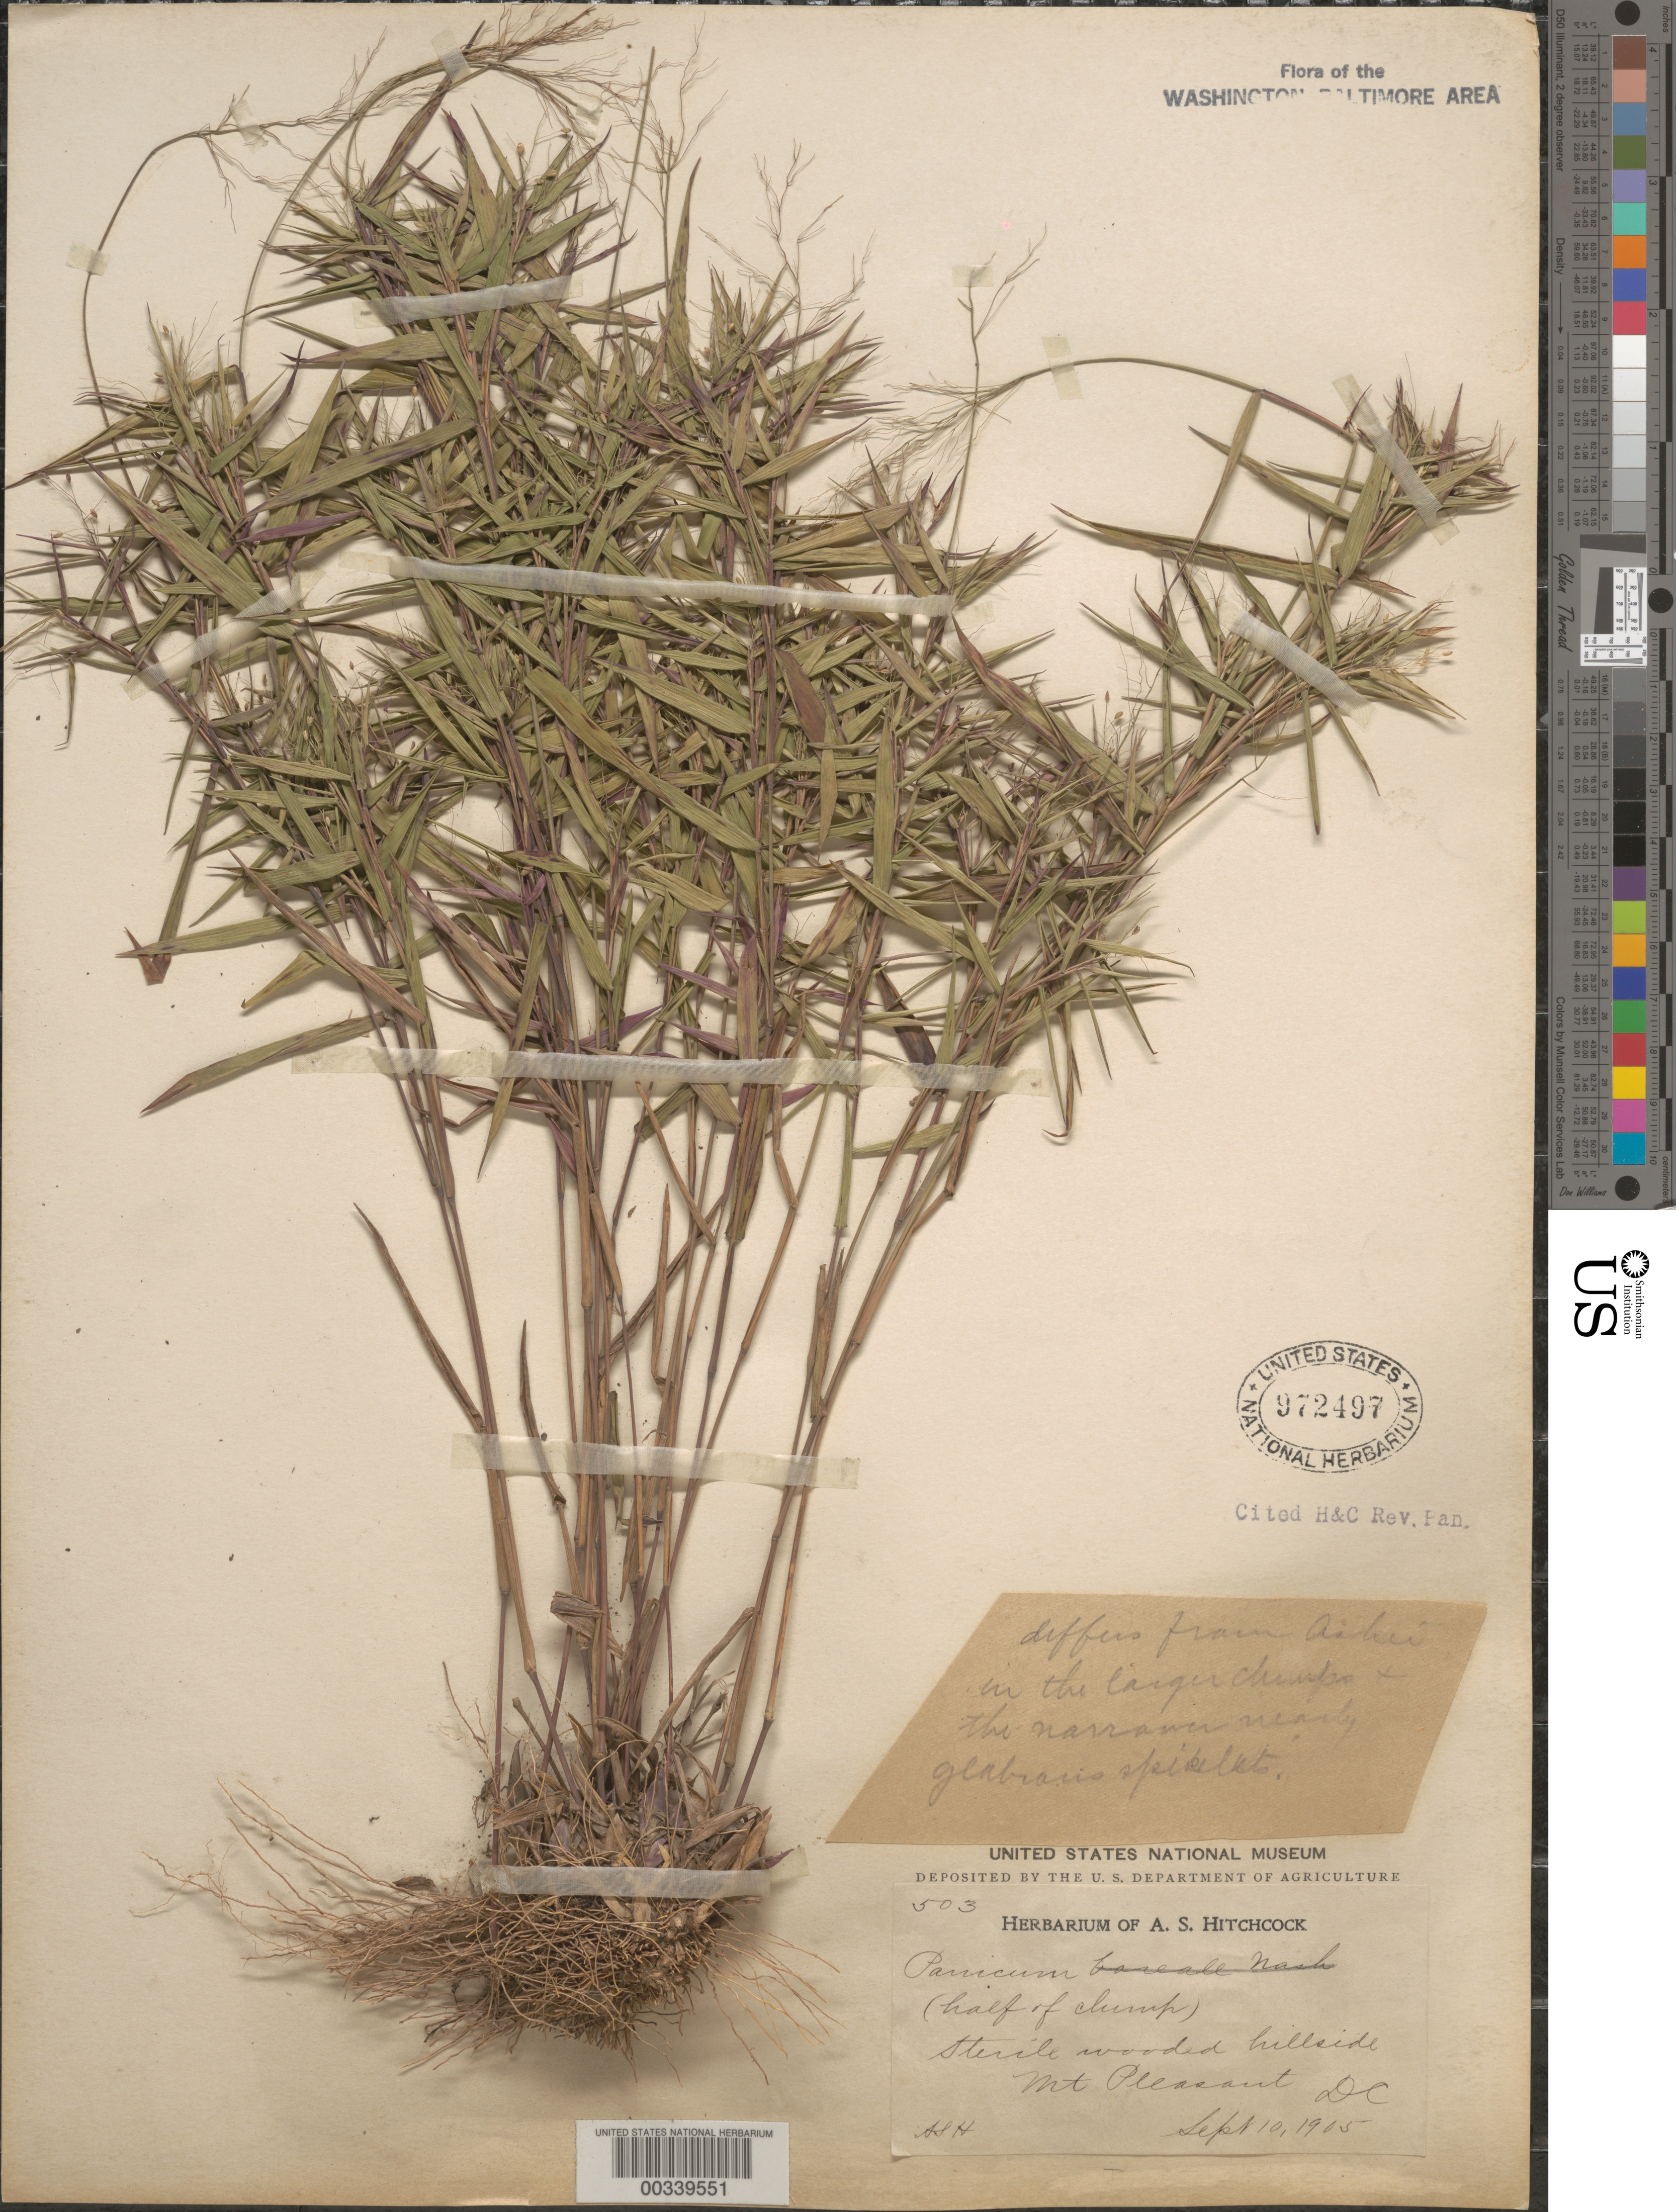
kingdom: Plantae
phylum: Tracheophyta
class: Liliopsida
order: Poales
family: Poaceae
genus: Dichanthelium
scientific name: Dichanthelium commutatum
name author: (Schult.) Gould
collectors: A. S. Hitchcock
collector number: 503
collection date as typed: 10 Sep 1905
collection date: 1905-09-10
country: United States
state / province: District of Columbia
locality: Mount Pleasant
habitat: Sterile wooded hillside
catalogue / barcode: US 972497